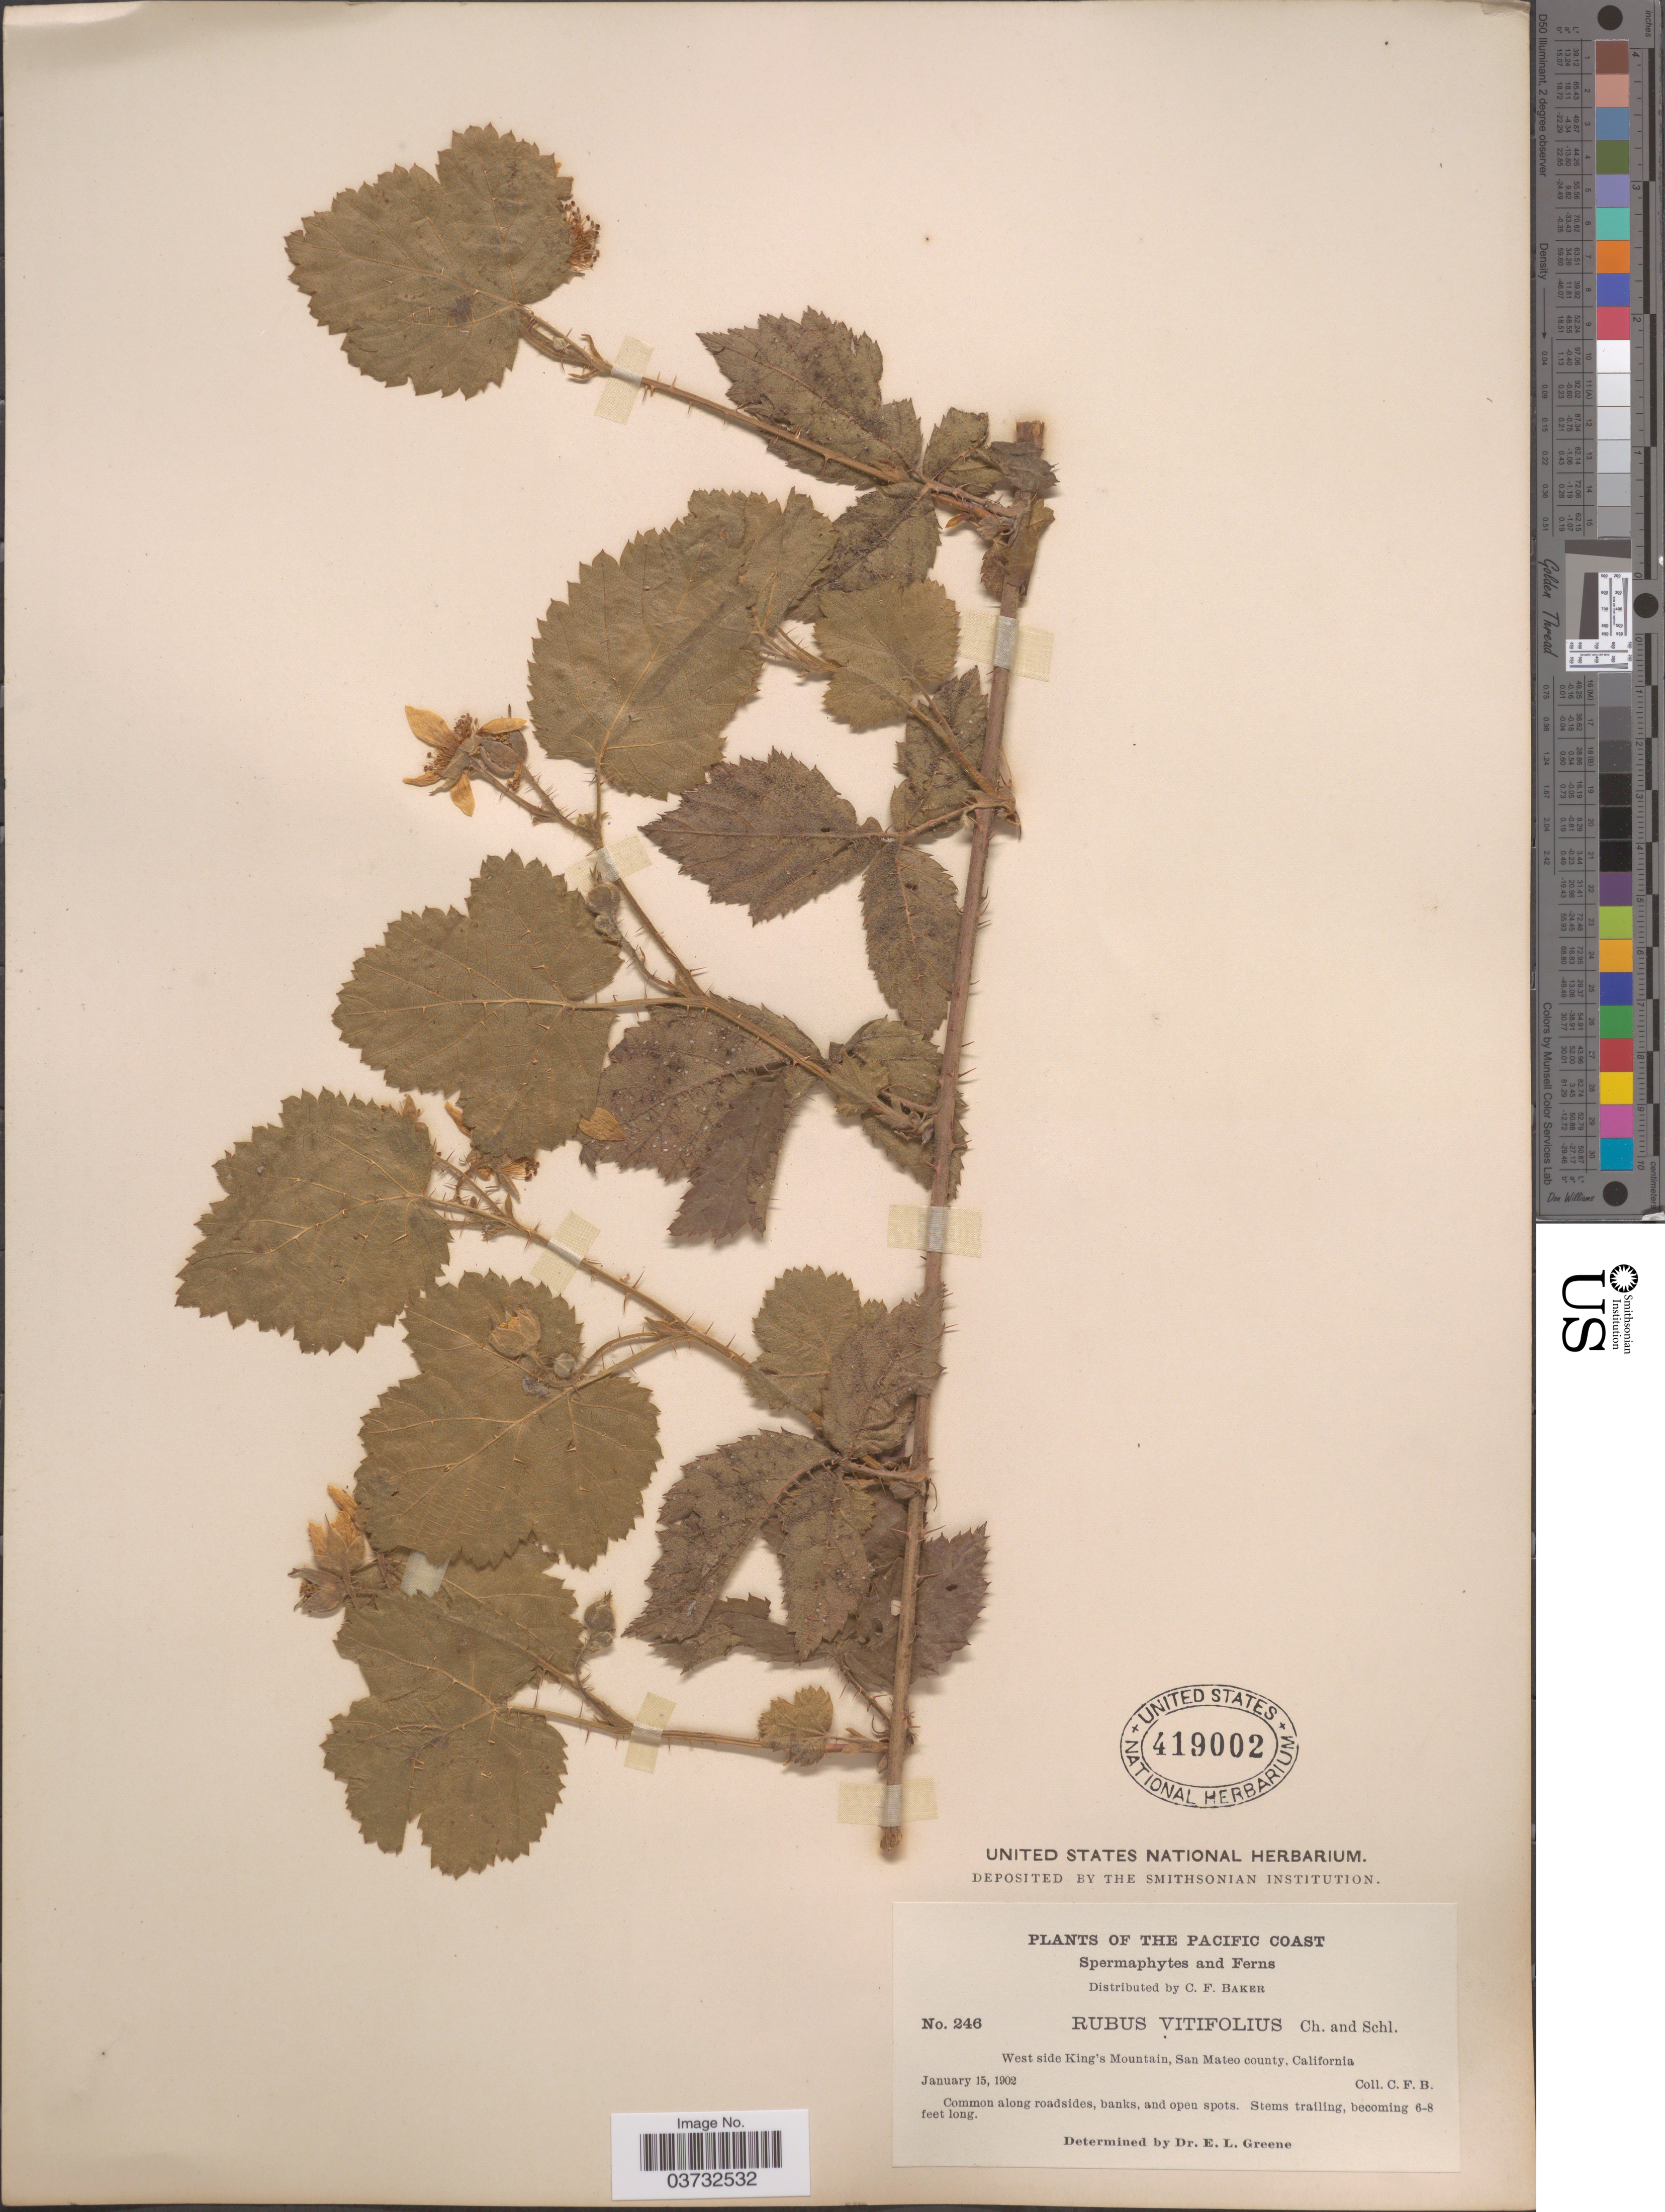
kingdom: Plantae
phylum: Tracheophyta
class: Magnoliopsida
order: Rosales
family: Rosaceae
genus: Rubus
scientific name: Rubus vitifolius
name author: Cham. & Schltdl.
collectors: C. F. Baker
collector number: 246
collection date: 1902-01-15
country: United States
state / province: California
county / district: San Mateo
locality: Pacific Coast. West side King's Mountain, San Mateo County.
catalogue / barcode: US 419002